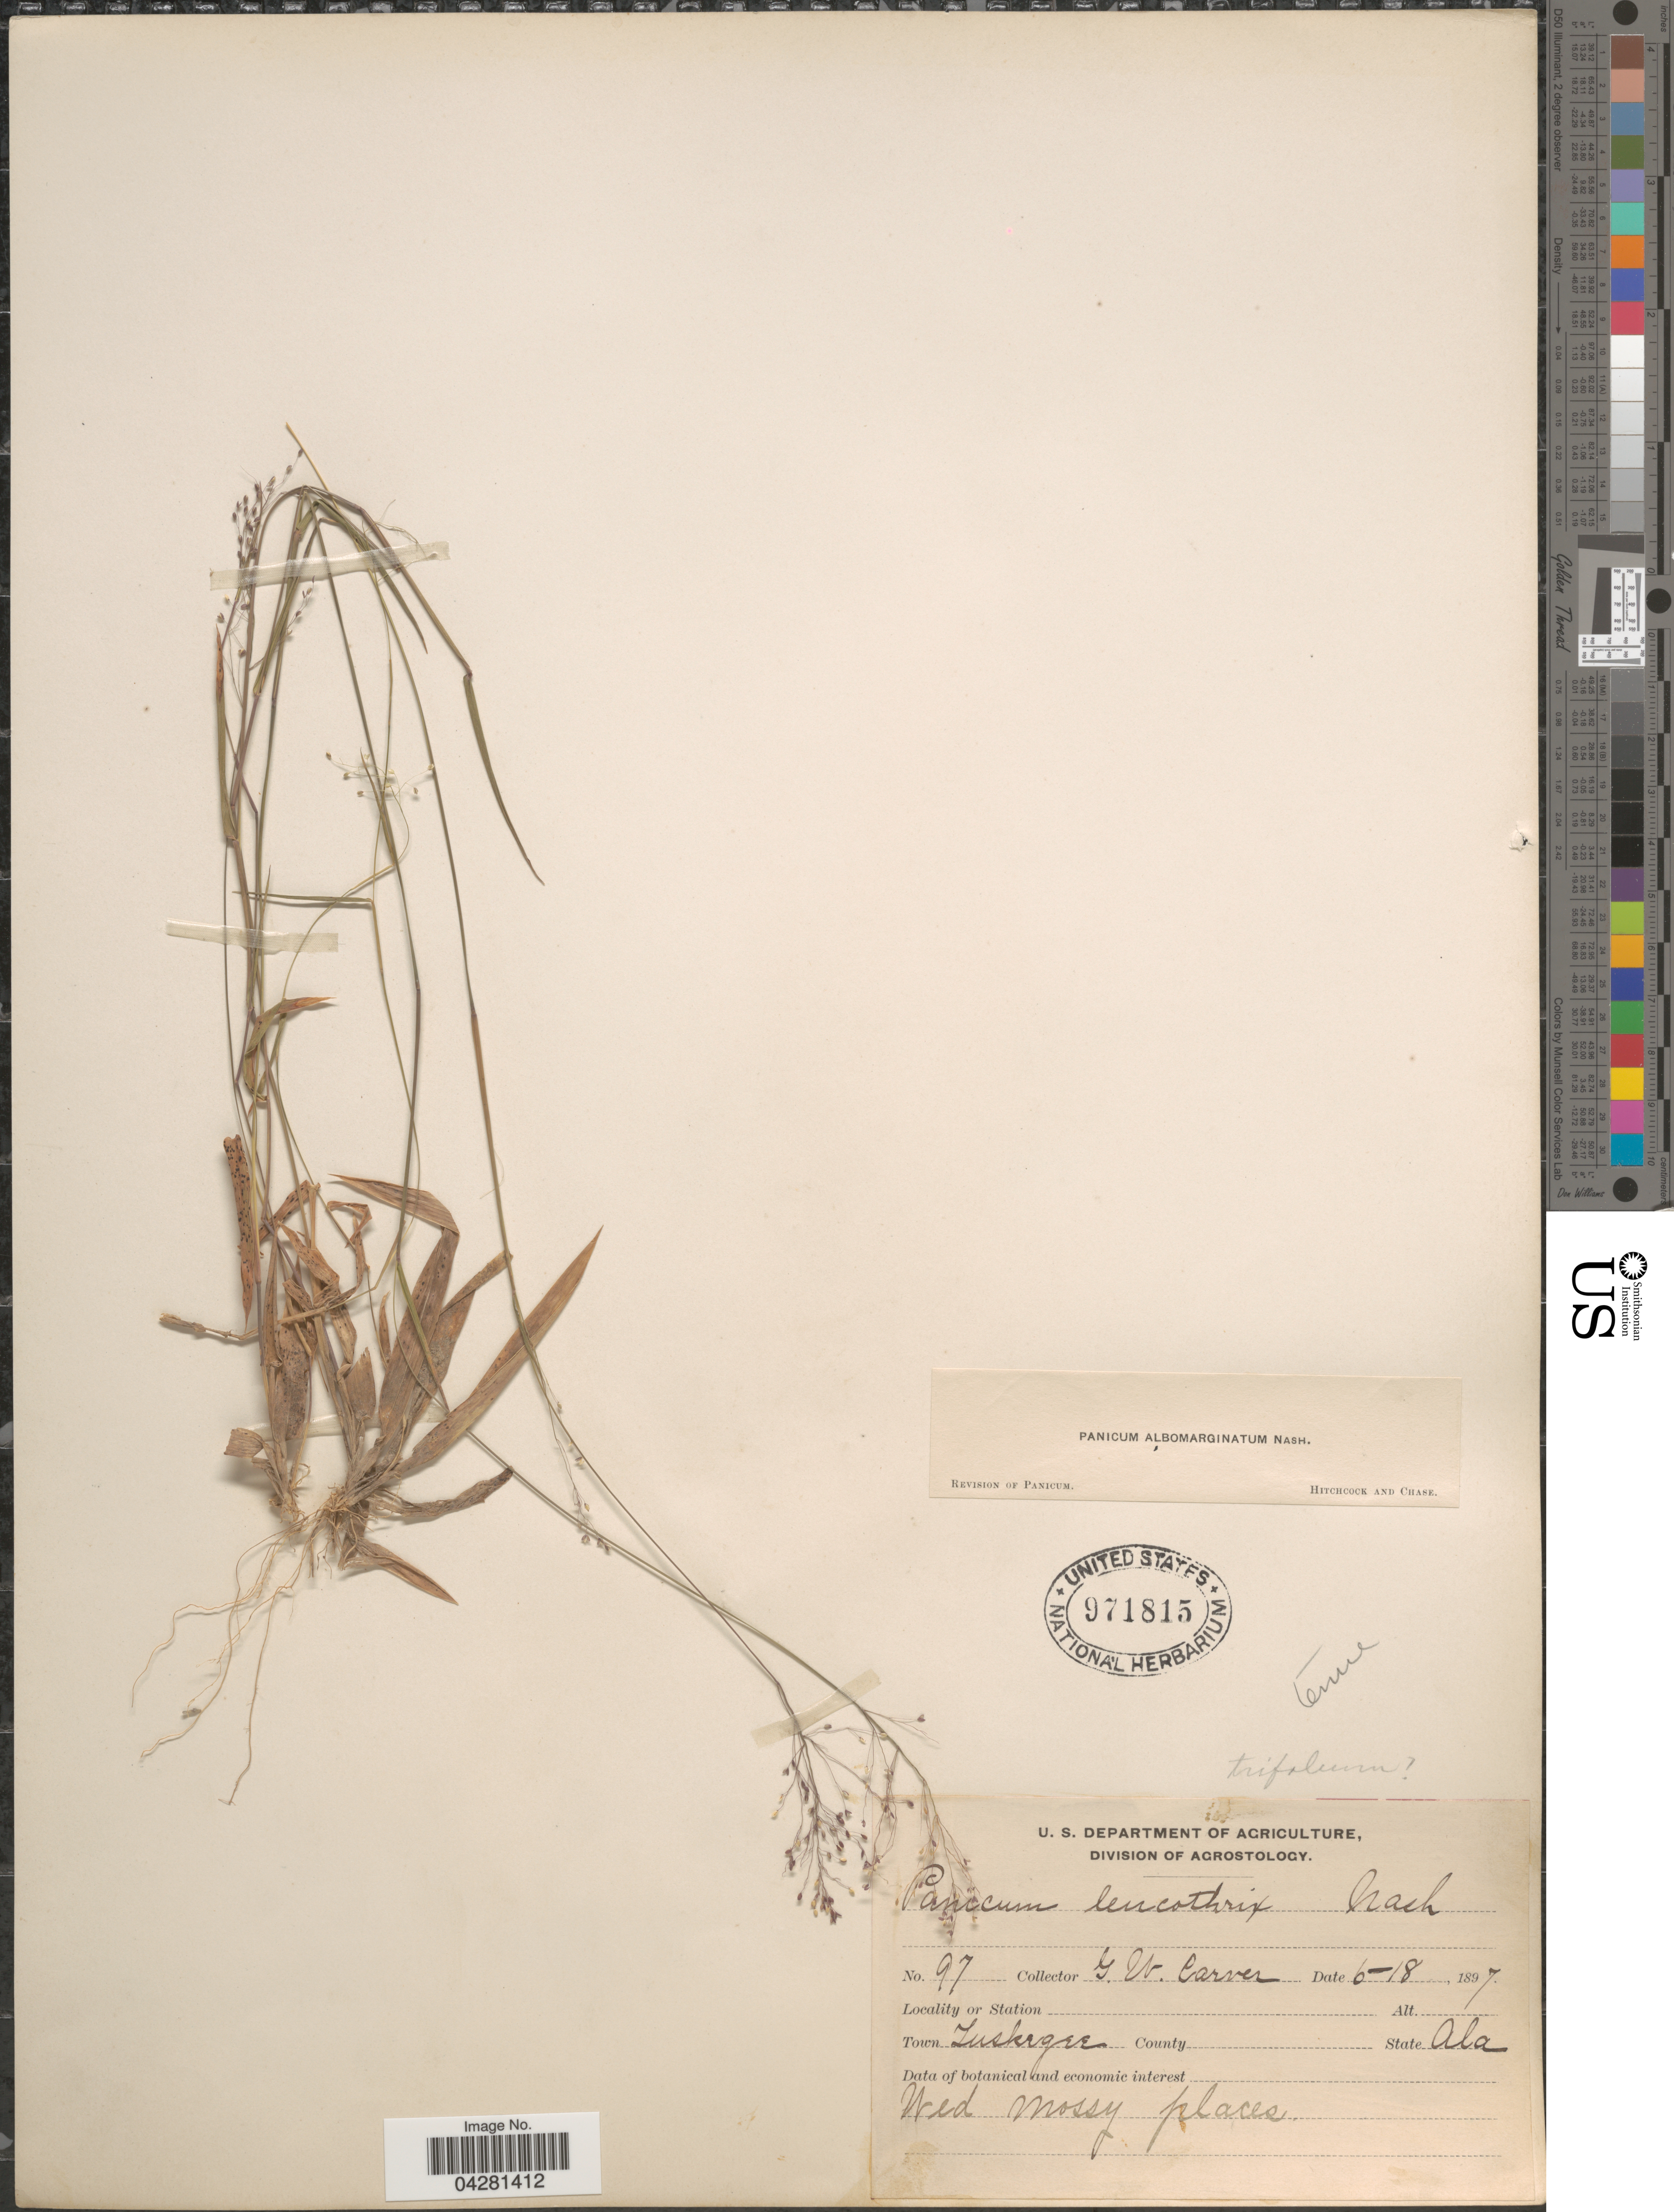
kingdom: Plantae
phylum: Tracheophyta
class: Liliopsida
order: Poales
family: Poaceae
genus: Dichanthelium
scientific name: Dichanthelium dichotomum var. unciphyllum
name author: (Trin.) Davidse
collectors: G. Carver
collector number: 97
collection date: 1897-06-18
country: United States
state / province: Alabama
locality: Town Tuskegee.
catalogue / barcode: US 971815